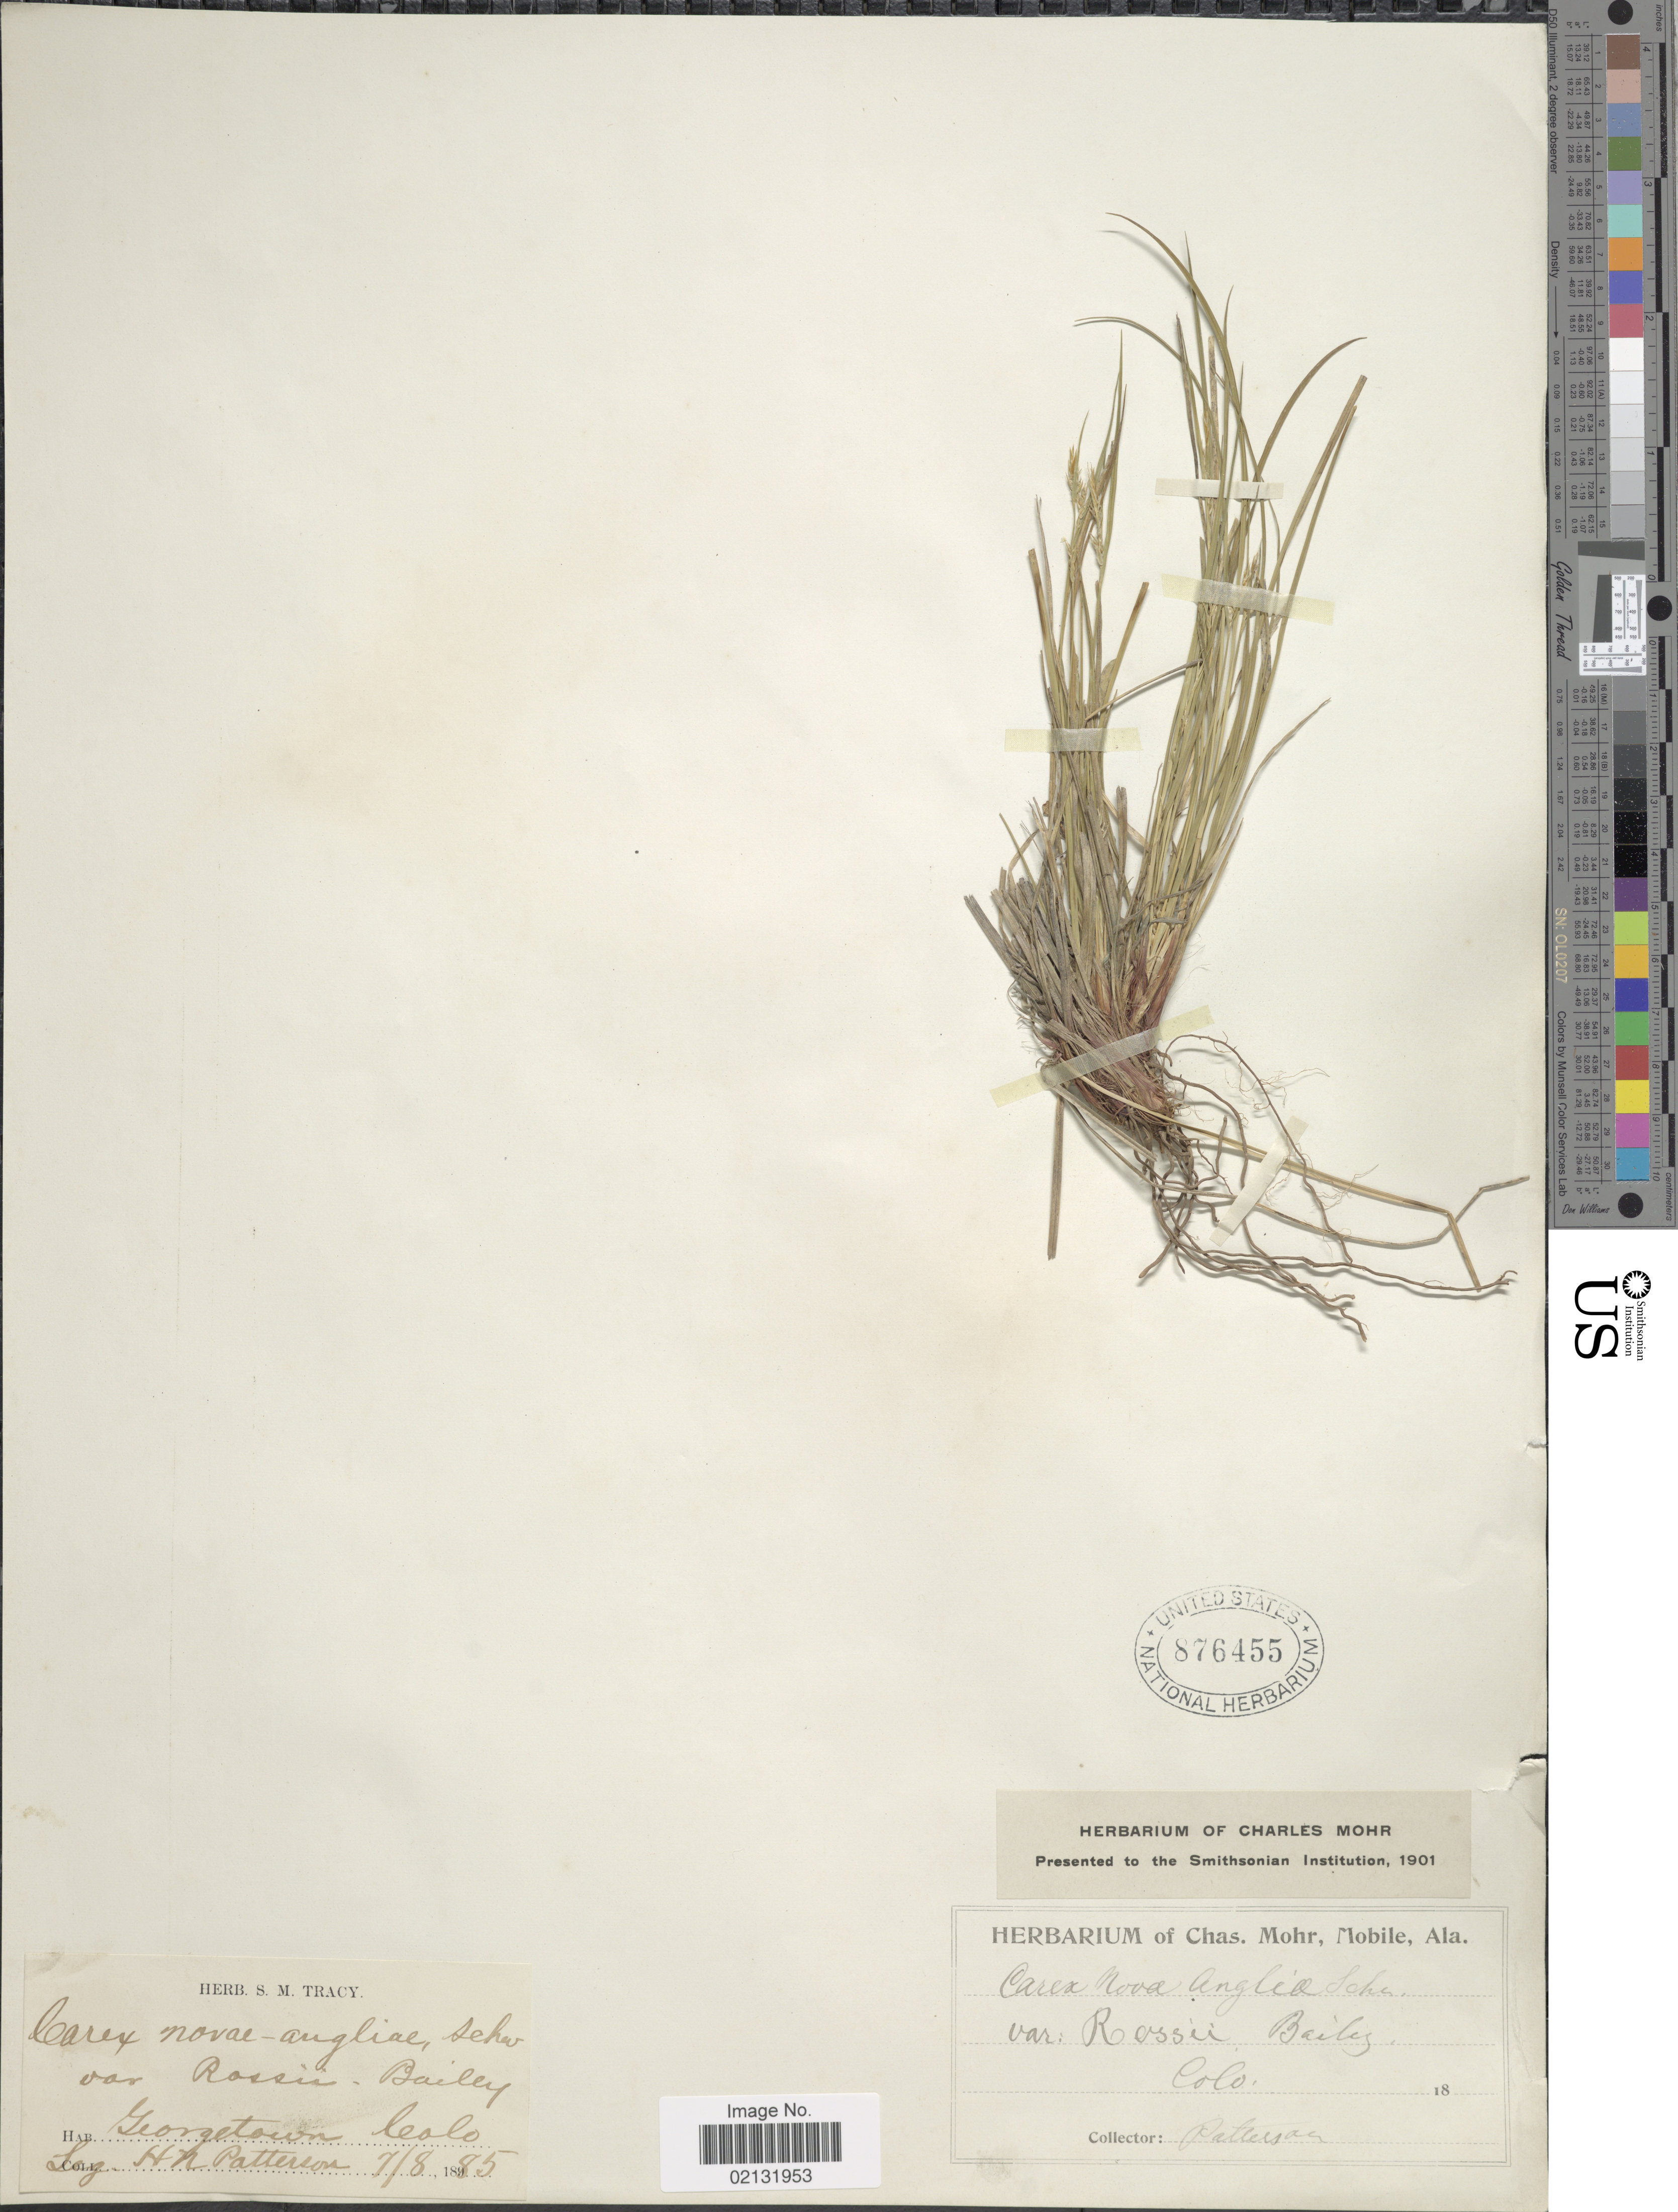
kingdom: Plantae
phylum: Tracheophyta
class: Liliopsida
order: Poales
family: Cyperaceae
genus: Carex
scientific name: Carex rossii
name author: Boott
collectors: H. Pettersson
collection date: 1885-07-08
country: United States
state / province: Colorado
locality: Colo. Georgetown Colo.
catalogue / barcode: US 876455